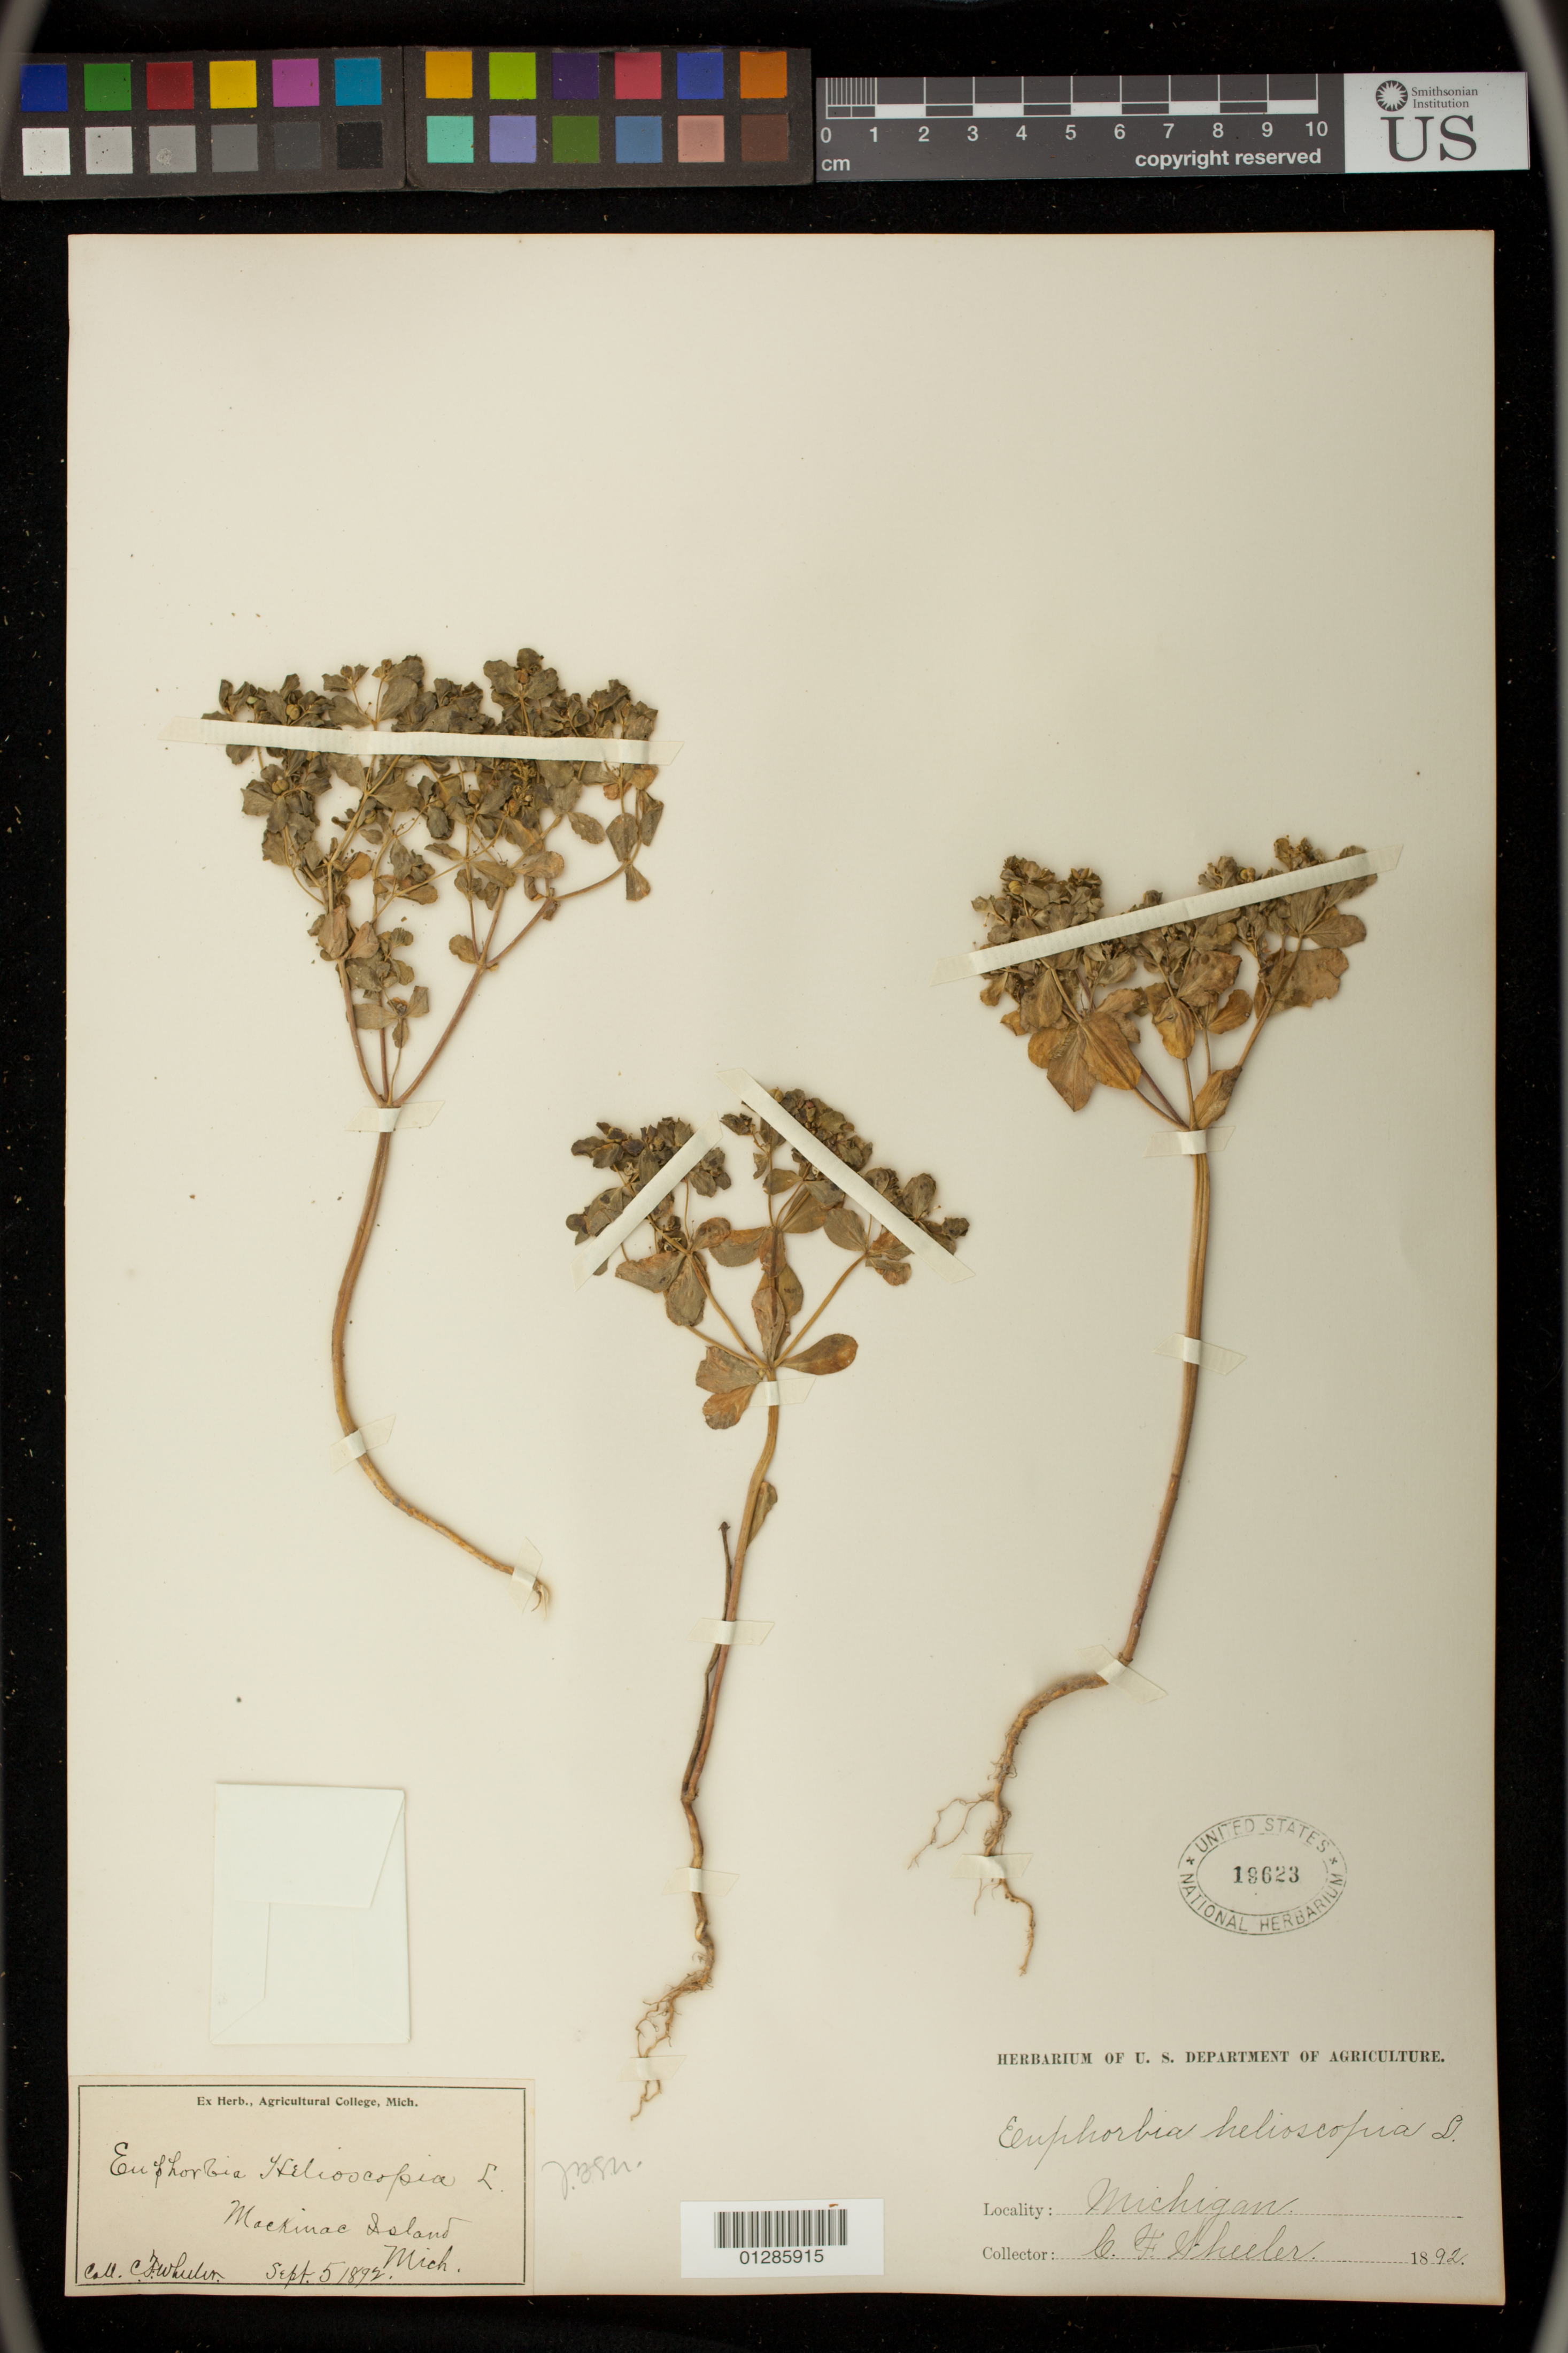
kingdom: Plantae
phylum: Tracheophyta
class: Magnoliopsida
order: Malpighiales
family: Euphorbiaceae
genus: Euphorbia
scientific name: Euphorbia helioscopia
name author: L.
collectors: C. Wheeler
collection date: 1892-09-05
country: United States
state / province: Michigan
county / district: Mackinac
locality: Mackinac Island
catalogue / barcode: US 19623